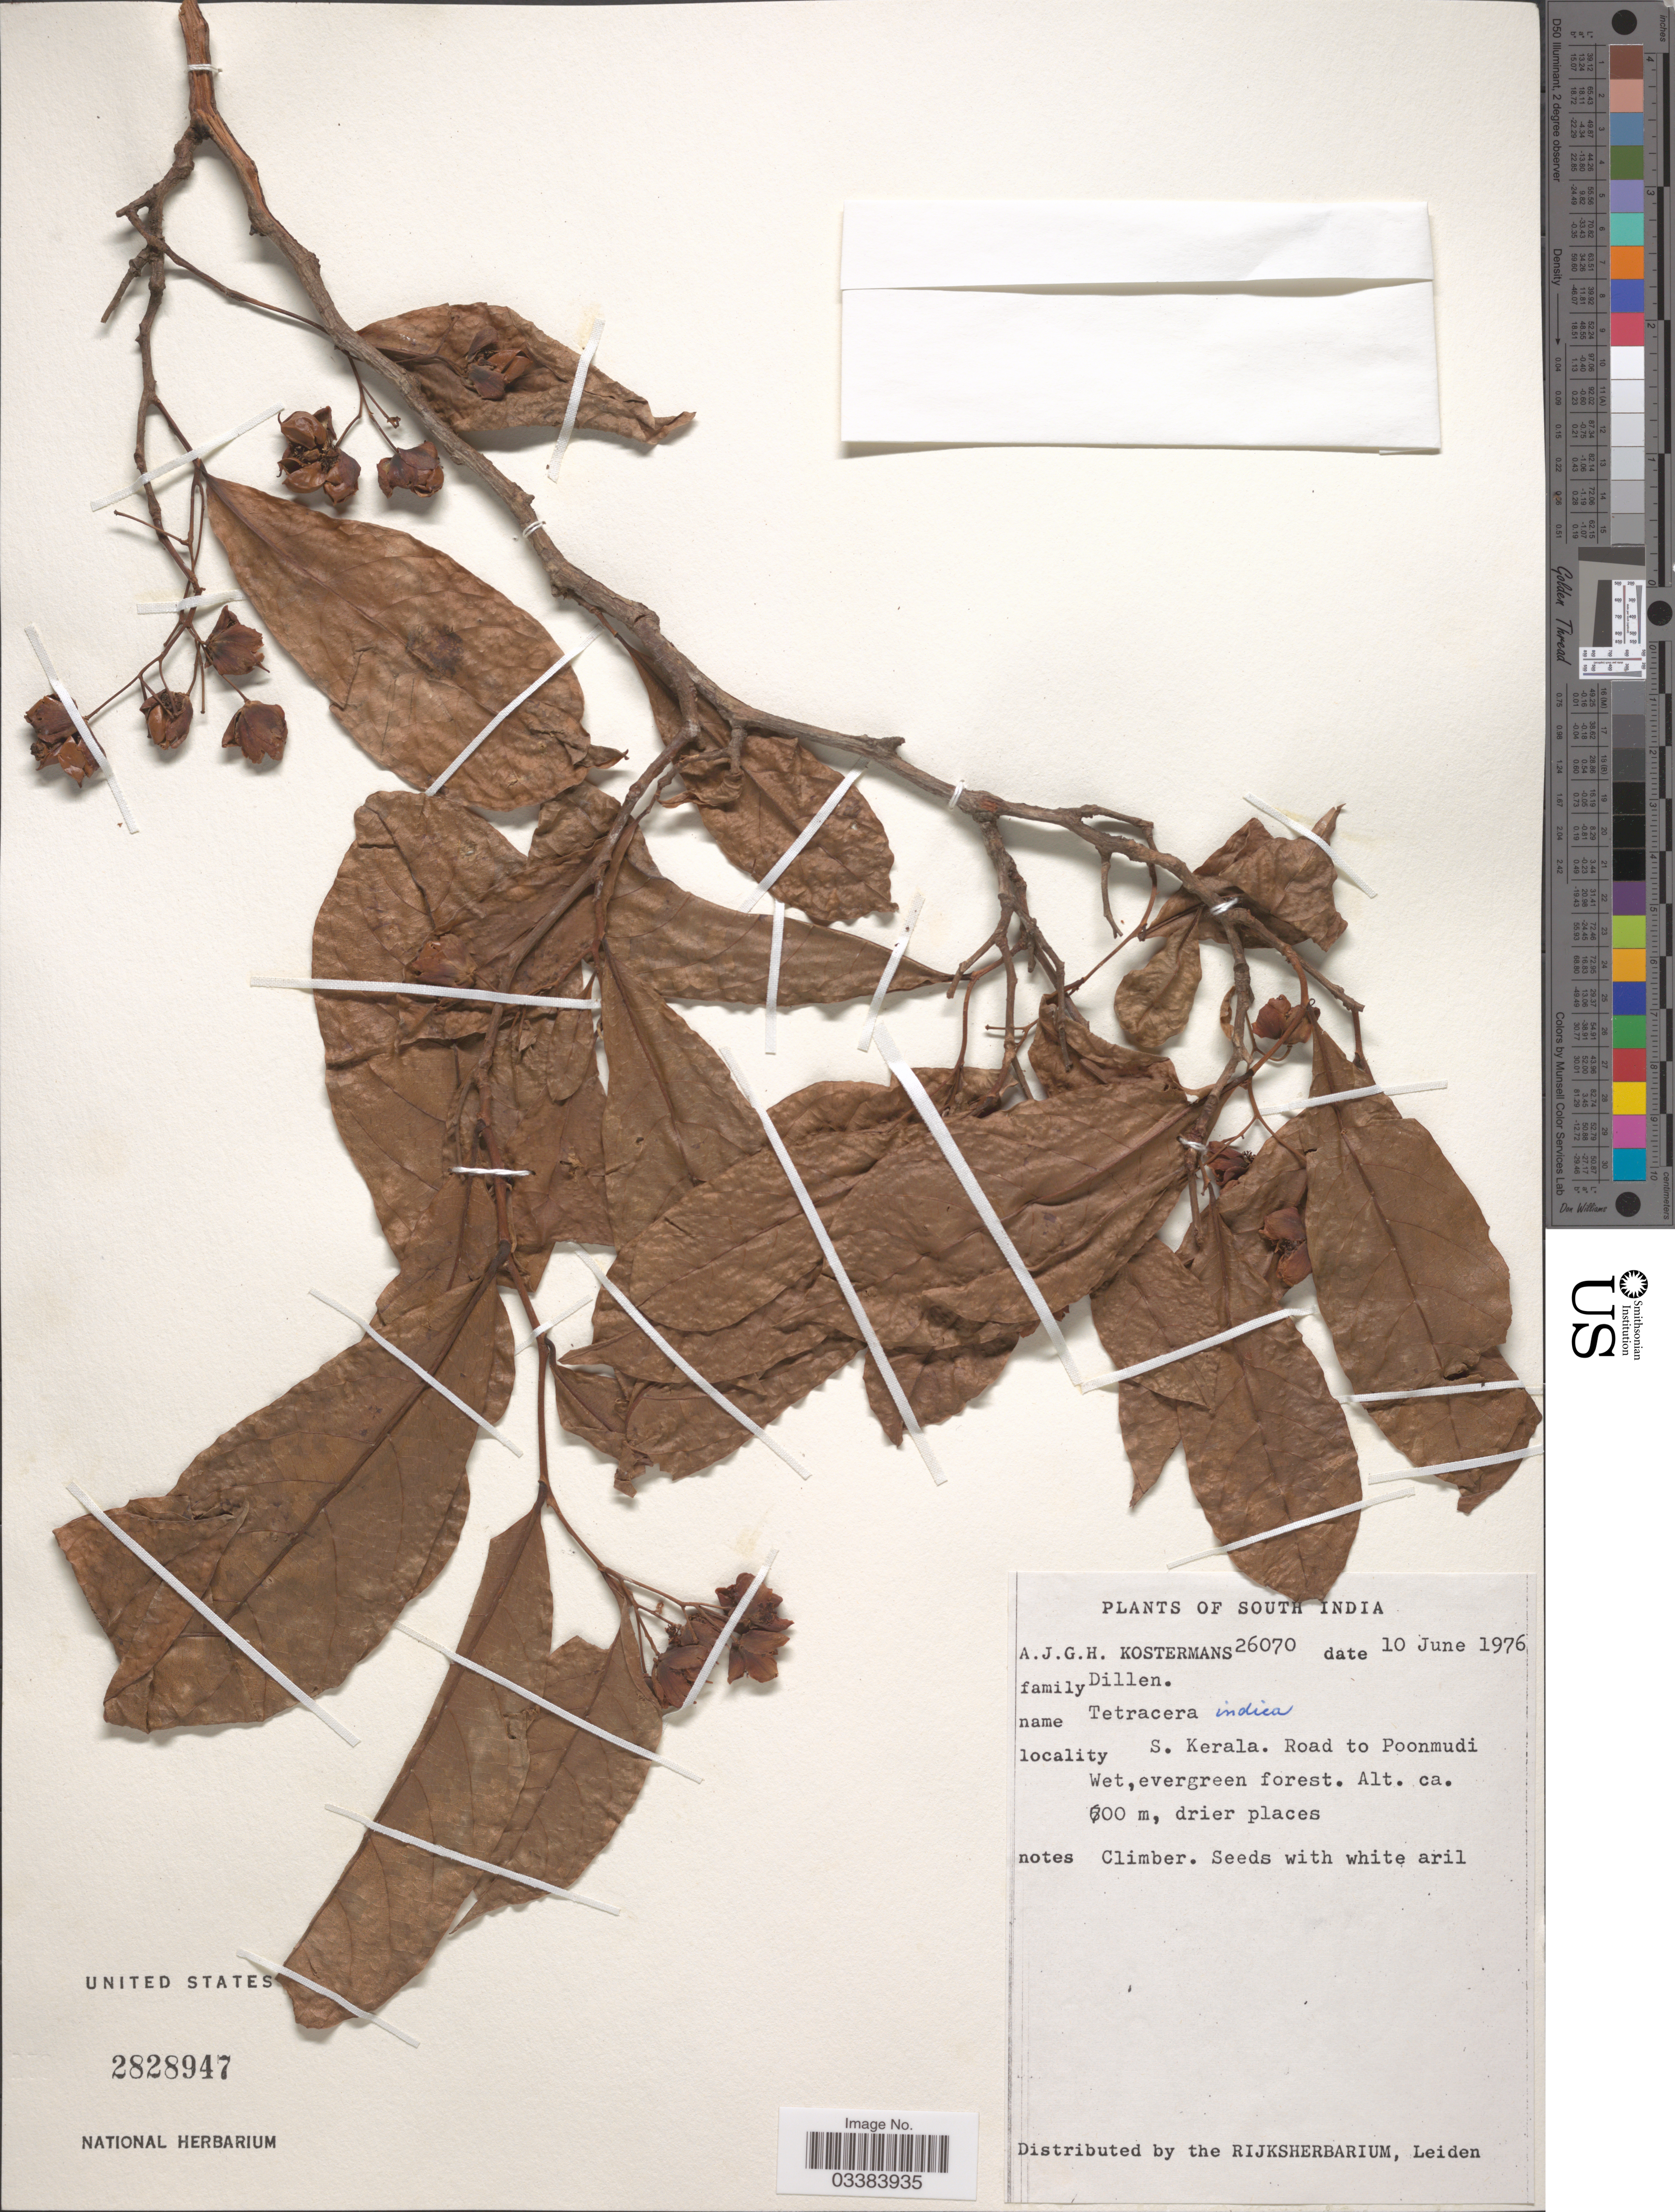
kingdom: Plantae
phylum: Tracheophyta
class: Magnoliopsida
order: Dilleniales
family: Dilleniaceae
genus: Tetracera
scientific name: Tetracera indica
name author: Merr.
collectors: A. J. G. Kostermans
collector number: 26070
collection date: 1976-06-10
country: India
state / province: Kerala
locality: South India. S. Kerala. Road to Poonmudi Wet.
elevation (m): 700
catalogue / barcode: US 2828947